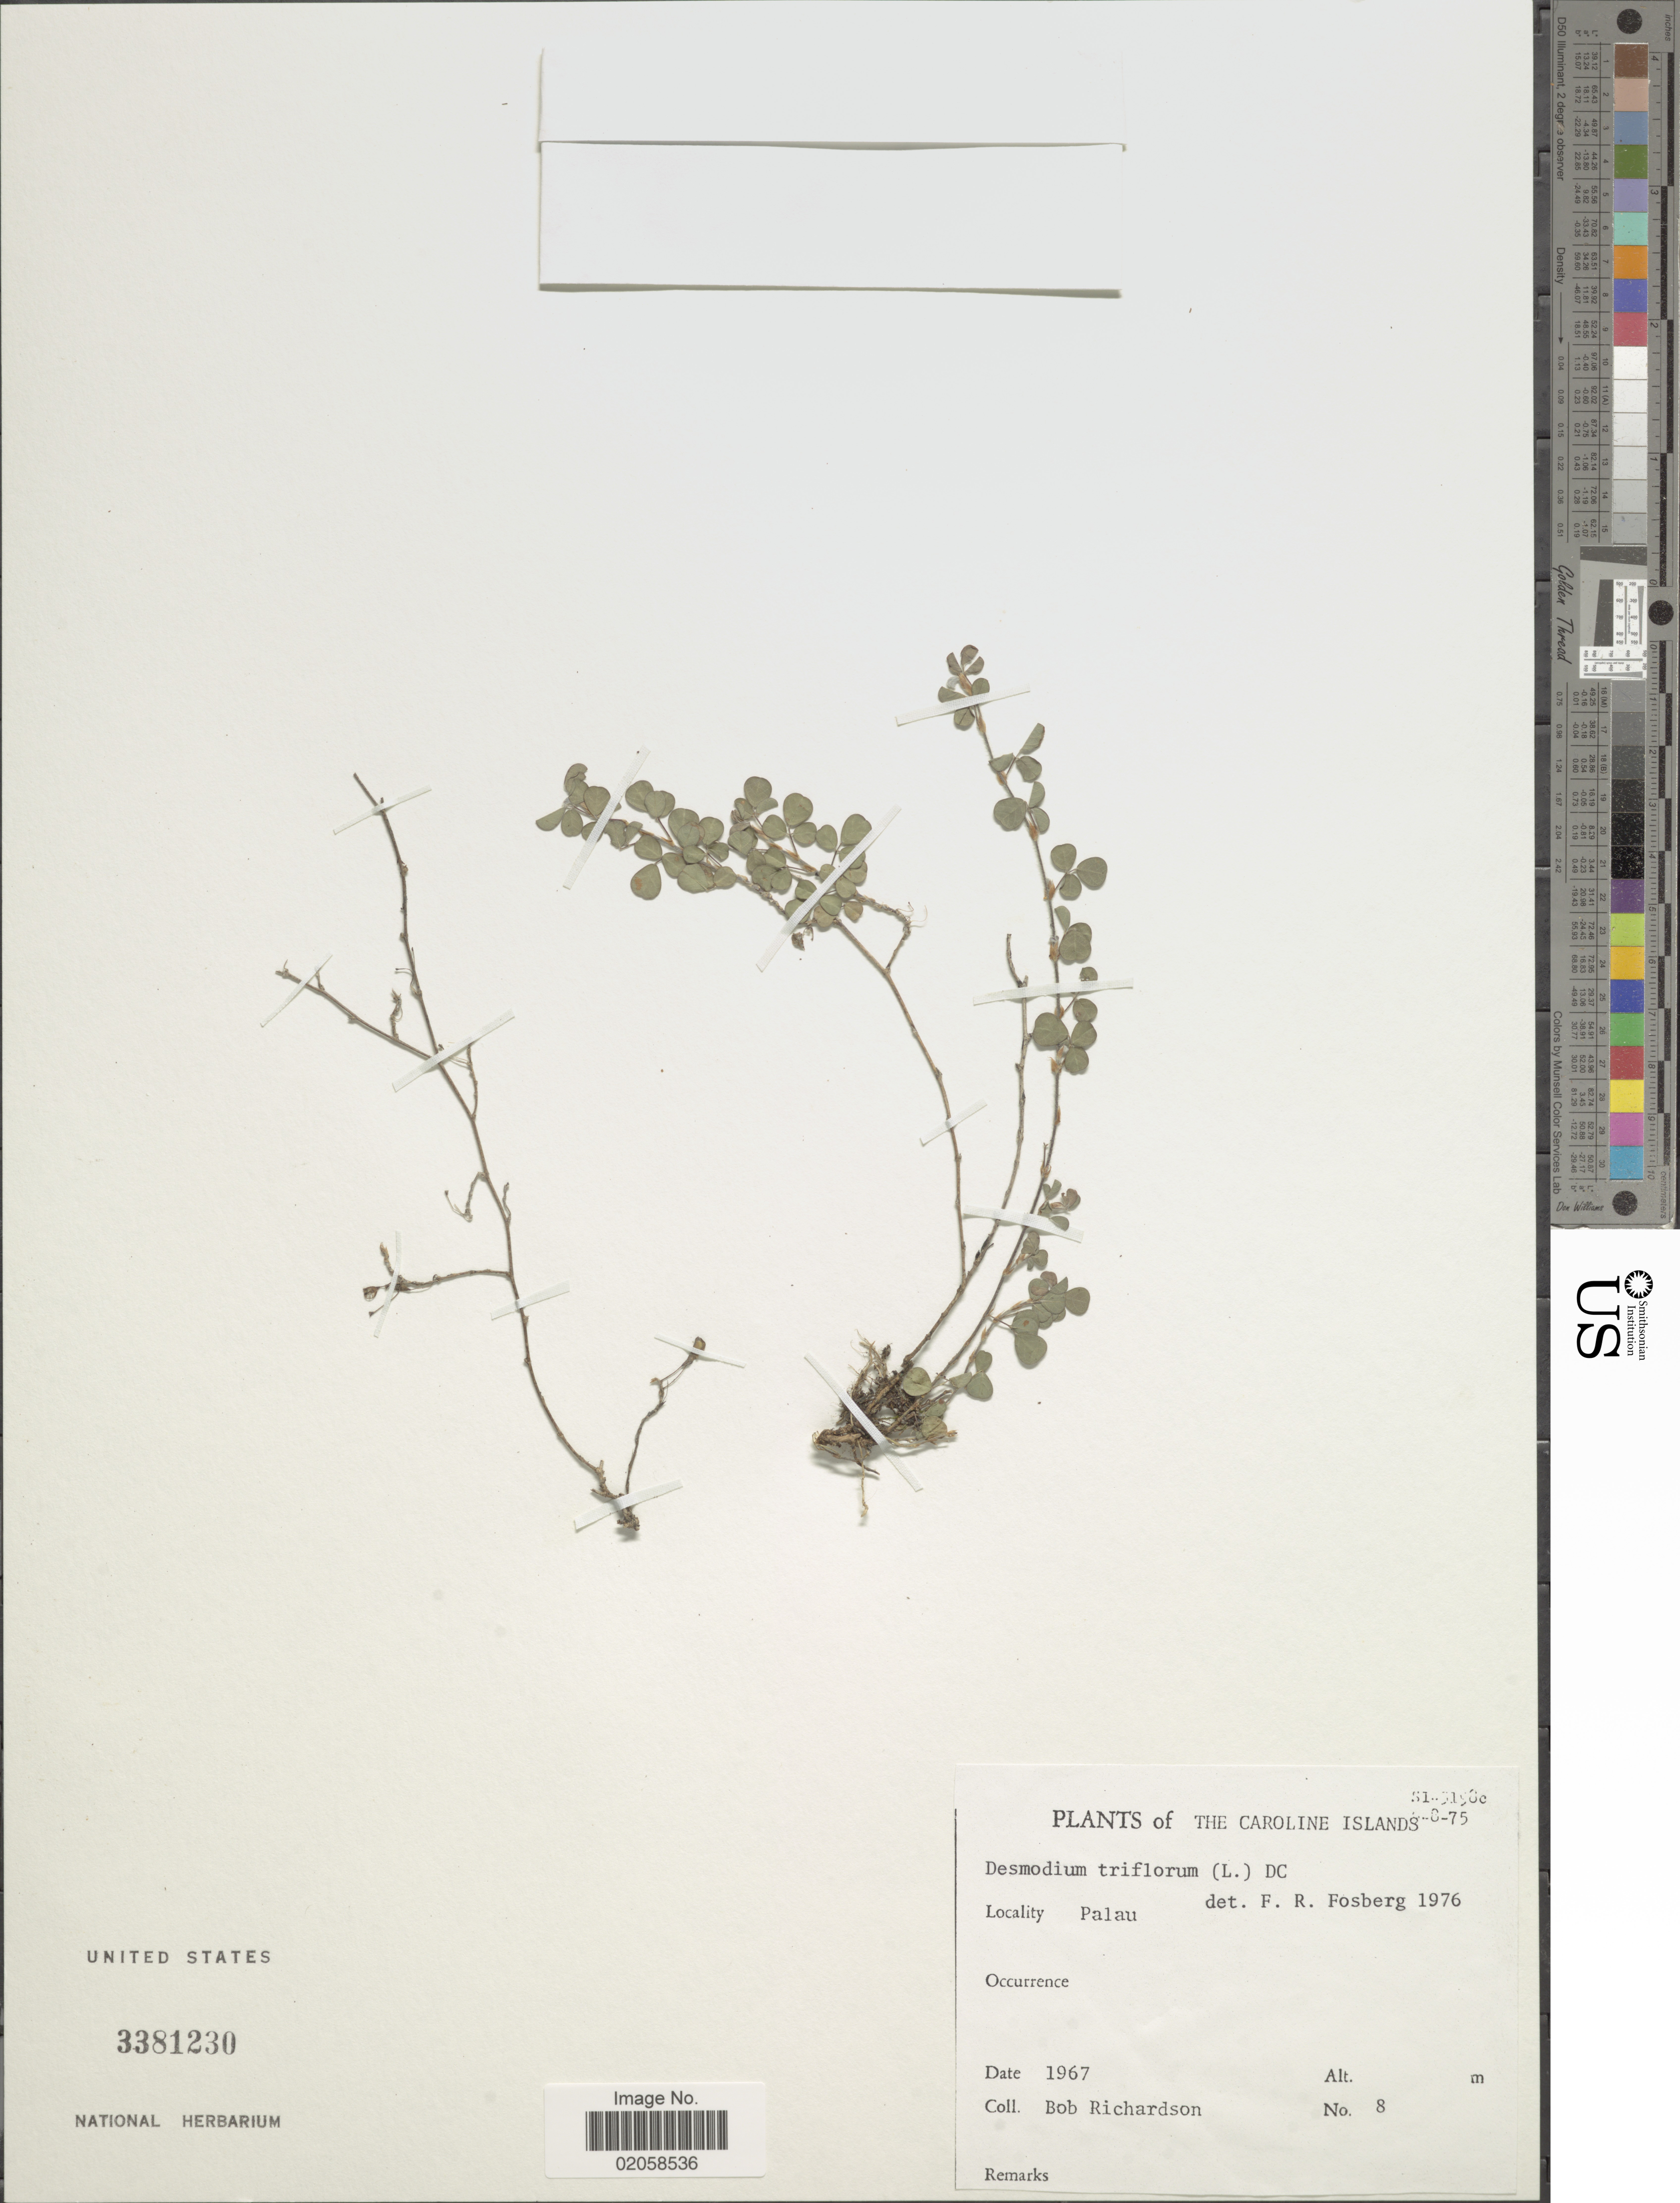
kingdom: Plantae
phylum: Tracheophyta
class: Magnoliopsida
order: Fabales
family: Fabaceae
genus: Grona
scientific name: Grona triflora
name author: (L.) H. Ohashi & K. Ohashi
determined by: Strong, Mark T., (BOT), Smithsonian Institution - National Museum of Natural History (UNITED STATES)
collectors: B. Richardson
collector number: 8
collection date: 1967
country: Palau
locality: Palau, Caroline Islands.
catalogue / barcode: US 3381230